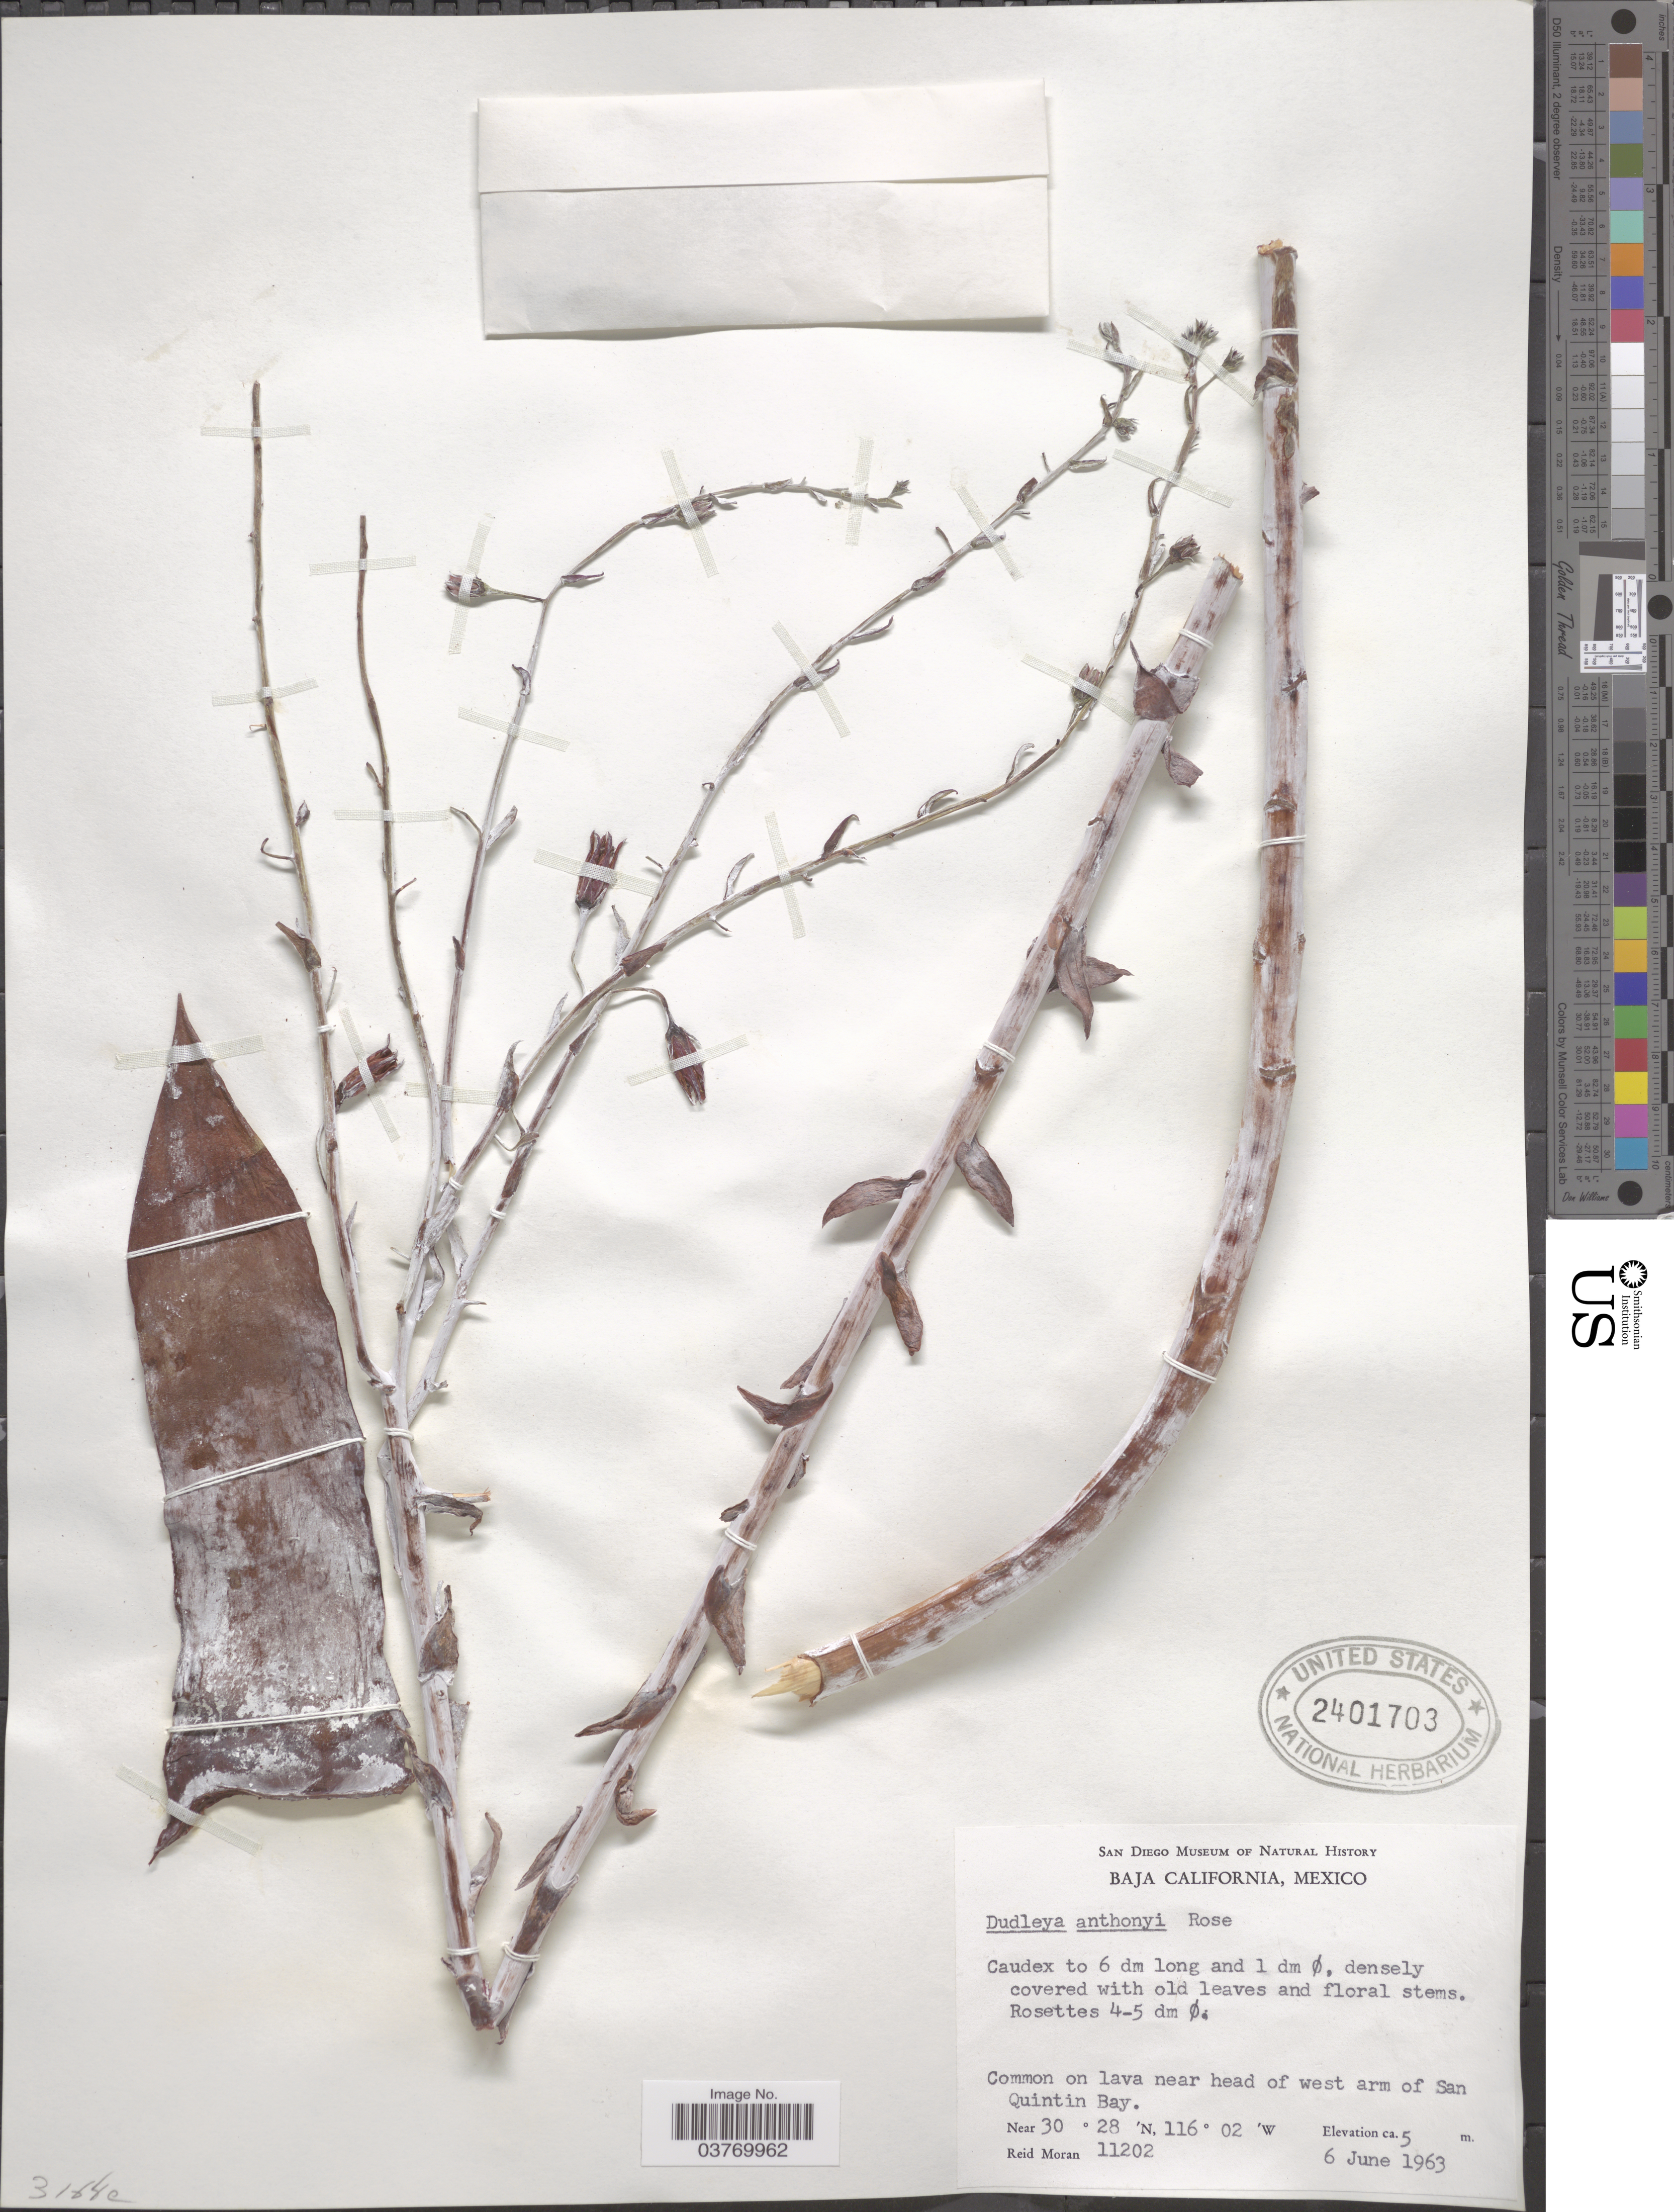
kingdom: Plantae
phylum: Tracheophyta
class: Magnoliopsida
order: Saxifragales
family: Crassulaceae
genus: Dudleya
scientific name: Dudleya anthonyi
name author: Rose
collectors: R. V. Moran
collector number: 11202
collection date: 1963-06-06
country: Mexico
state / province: Baja California Norte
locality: On lava near head of west arm of San Quintin Bay.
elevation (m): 5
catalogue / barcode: US 2401703